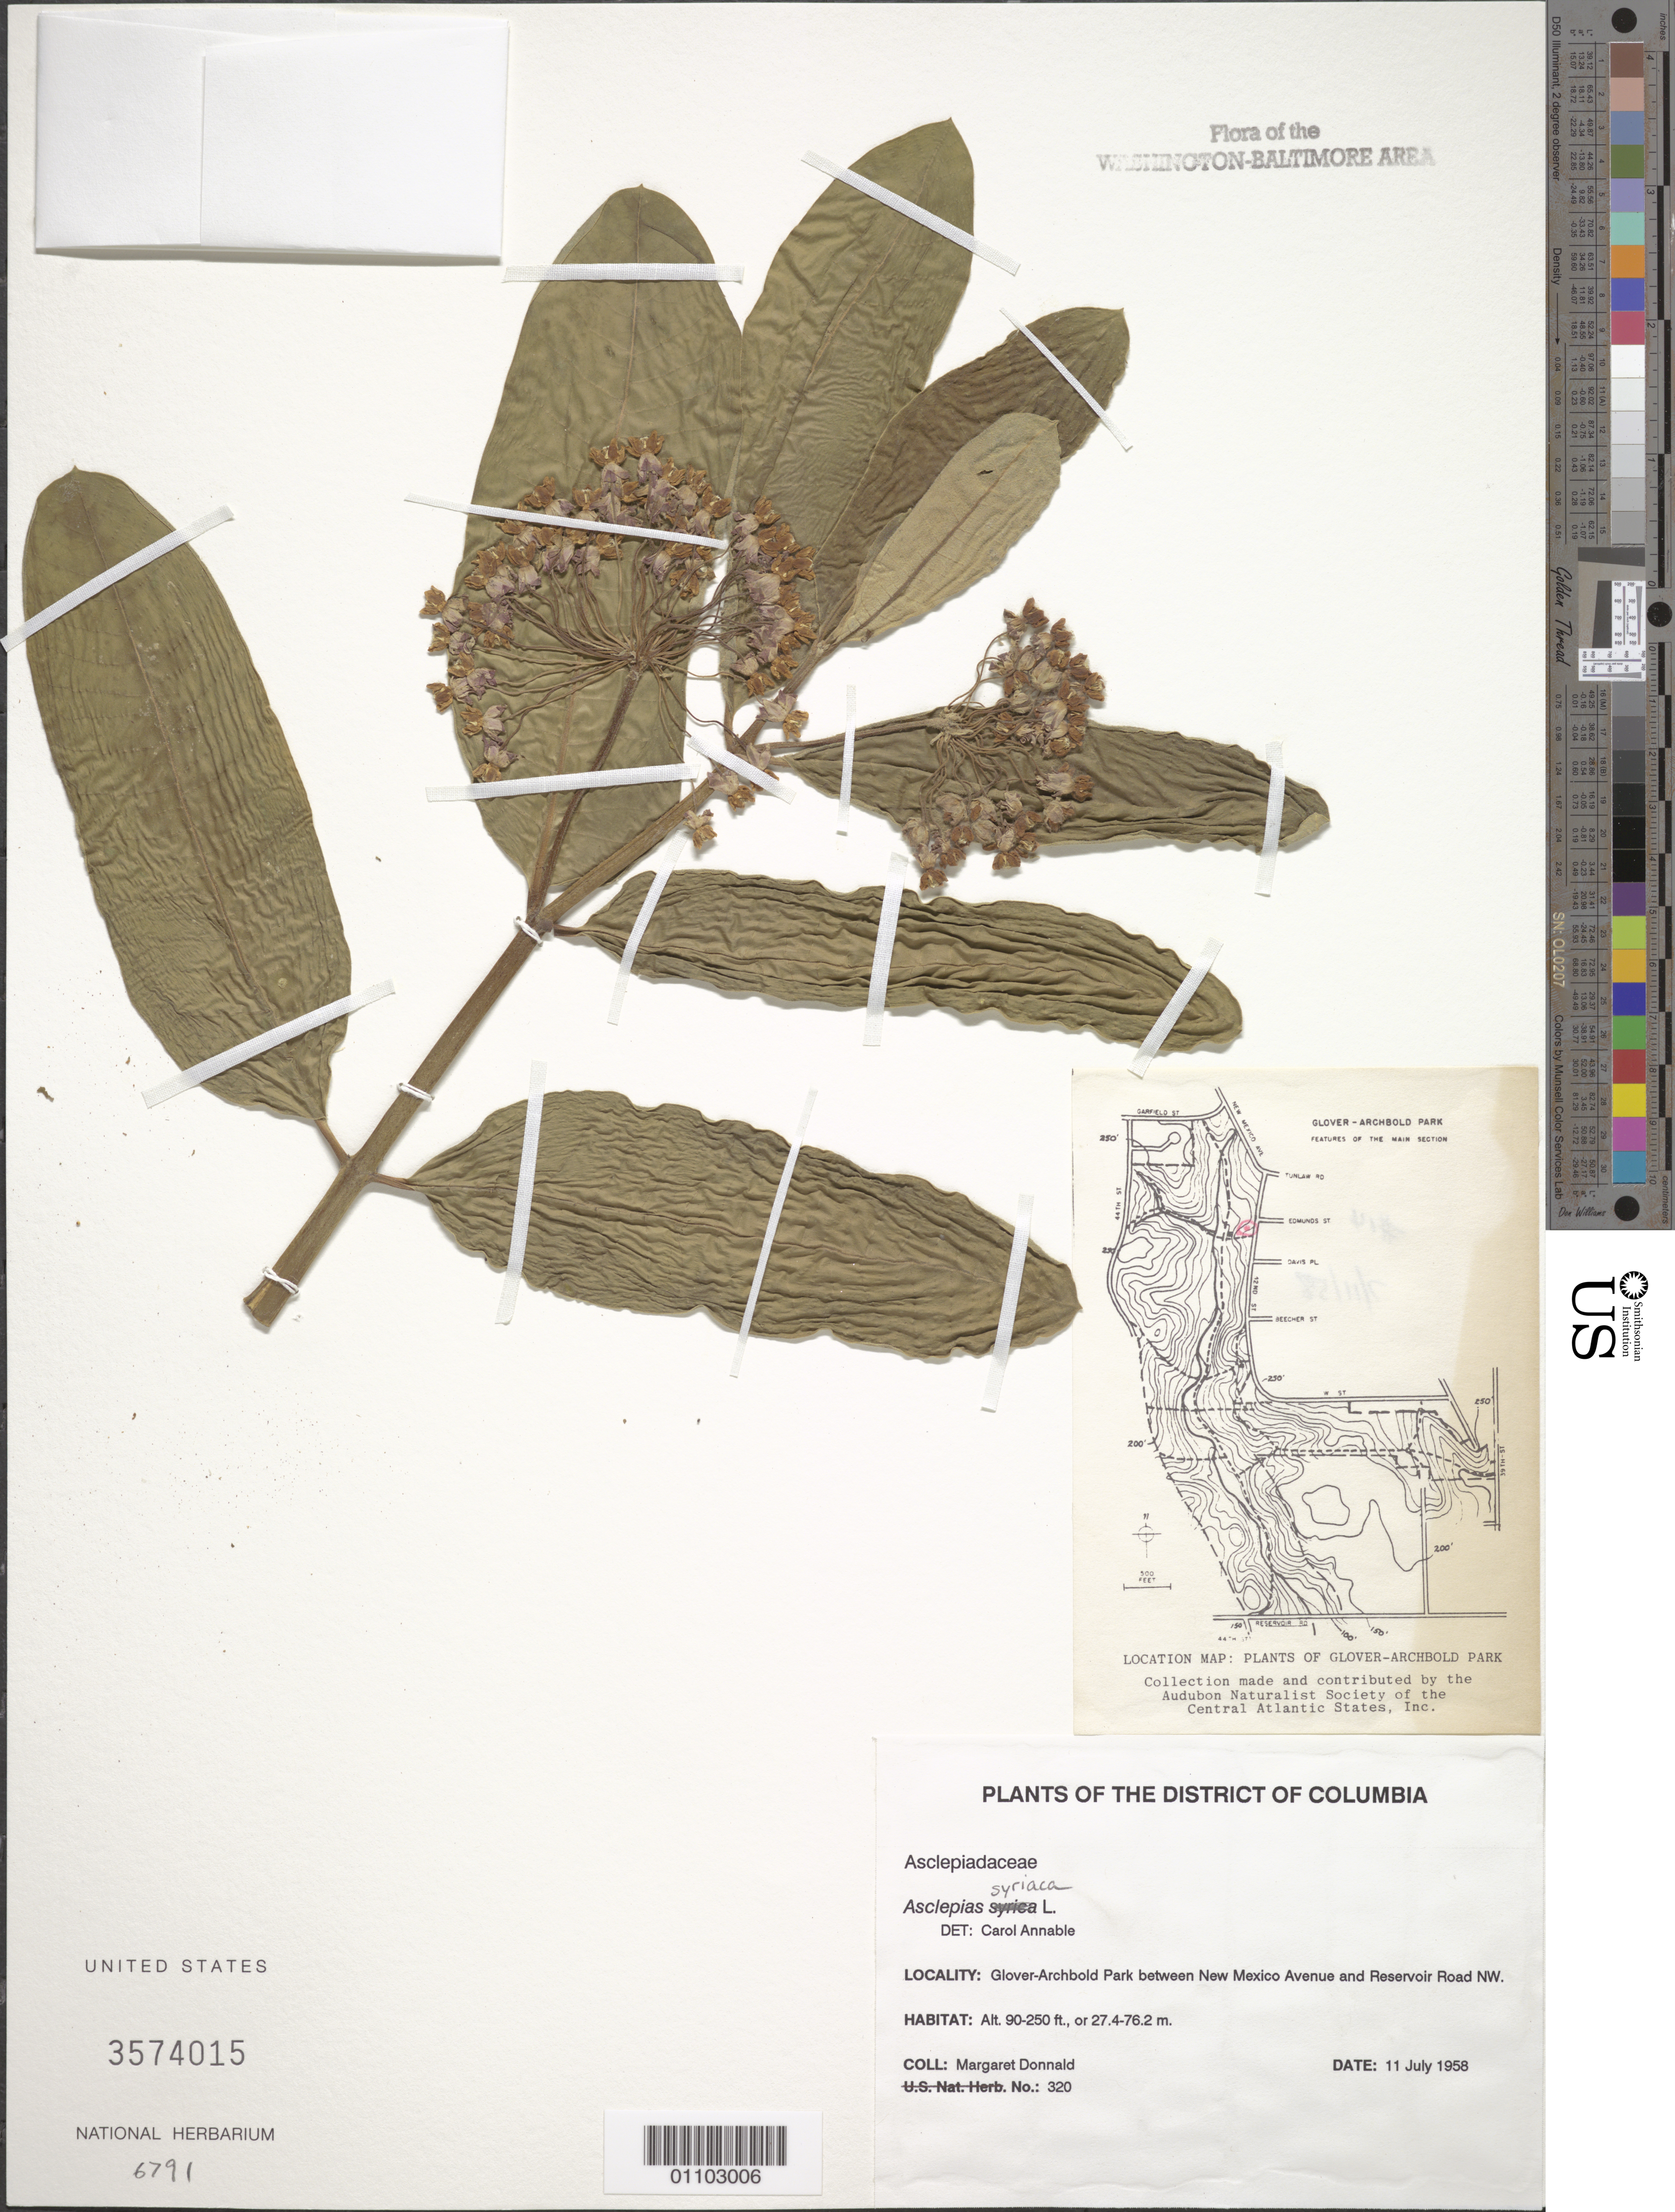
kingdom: Plantae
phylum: Tracheophyta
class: Magnoliopsida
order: Gentianales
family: Apocynaceae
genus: Asclepias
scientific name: Asclepias syriaca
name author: L.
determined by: Annable, C. R.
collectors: M. Donnald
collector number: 320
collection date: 1958-07-11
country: United States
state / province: District of Columbia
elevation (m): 27.4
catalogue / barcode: US 3574015